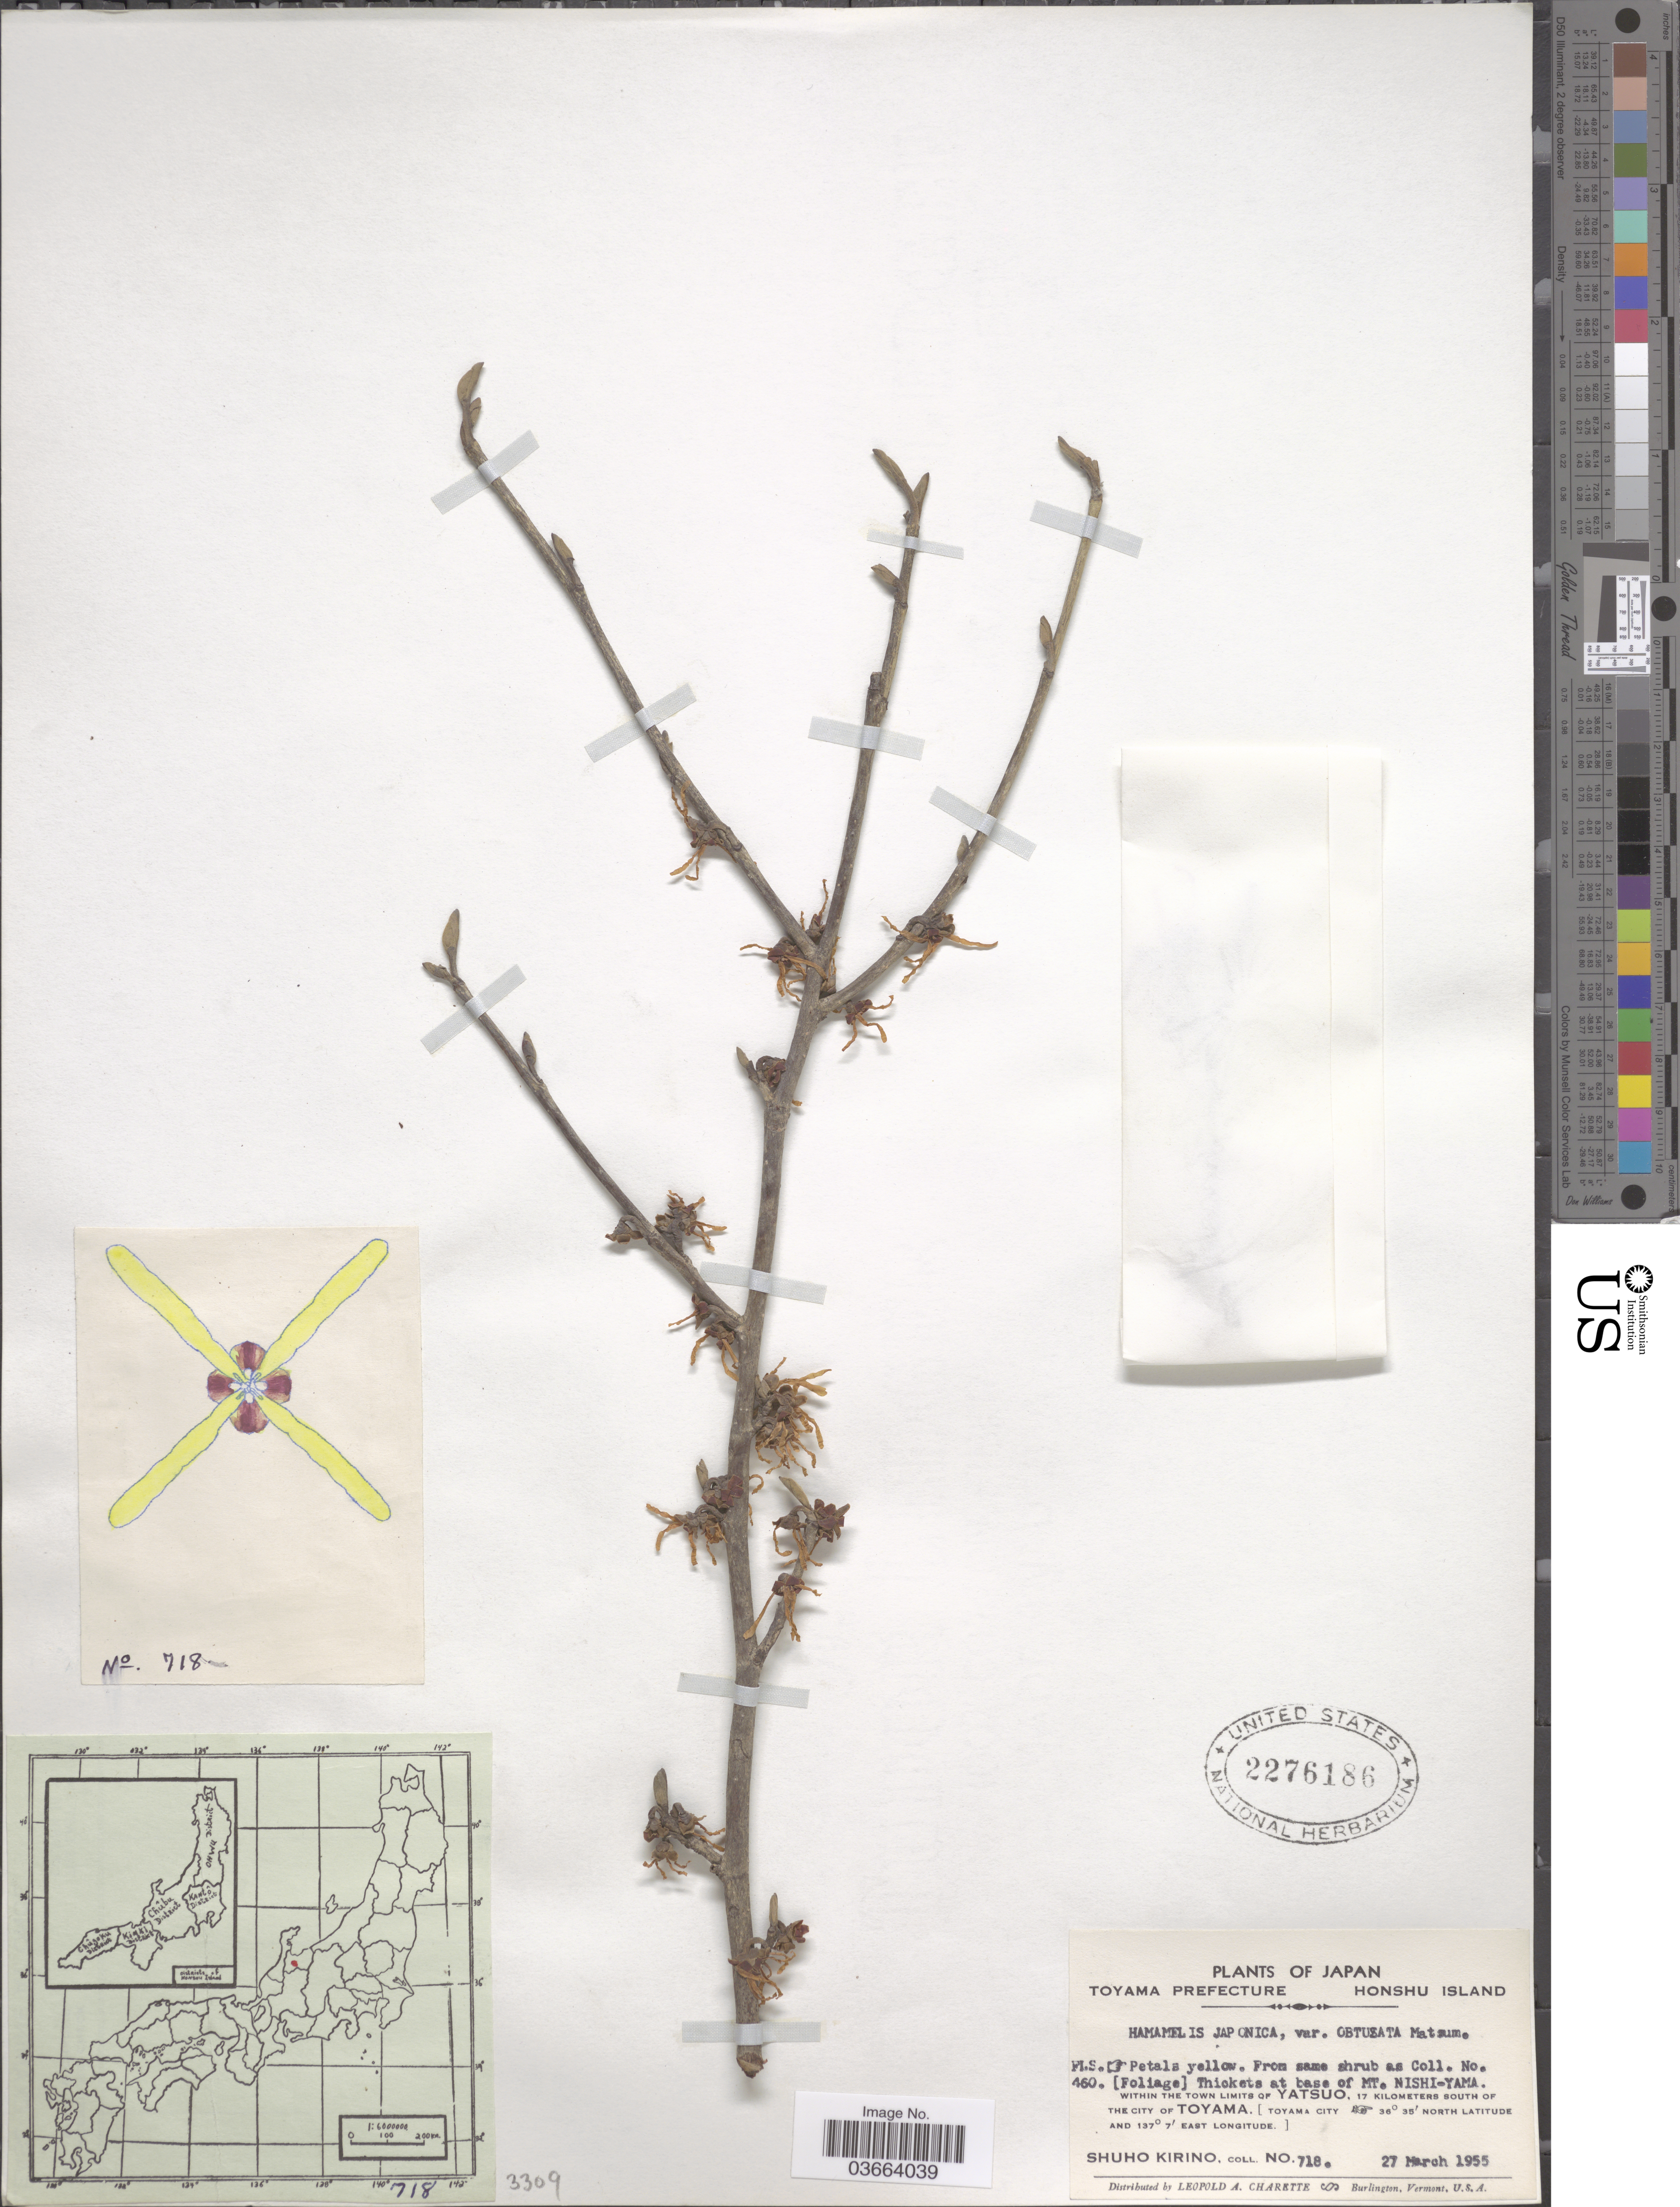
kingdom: Plantae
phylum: Tracheophyta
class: Magnoliopsida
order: Saxifragales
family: Hamamelidaceae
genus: Hamamelis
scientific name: Hamamelis japonica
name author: Siebold & Zucc.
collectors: S. Kirino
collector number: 718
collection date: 1955-03-27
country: Japan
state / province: Toyama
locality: Honshu Island. Toyama Prefecture. Thickets at base of Mt. Nishi-Yama. Withijn the town limits of Yatsuo, 17 kilometers south of the city of Toyama. [Toyama City].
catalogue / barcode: US 2276186